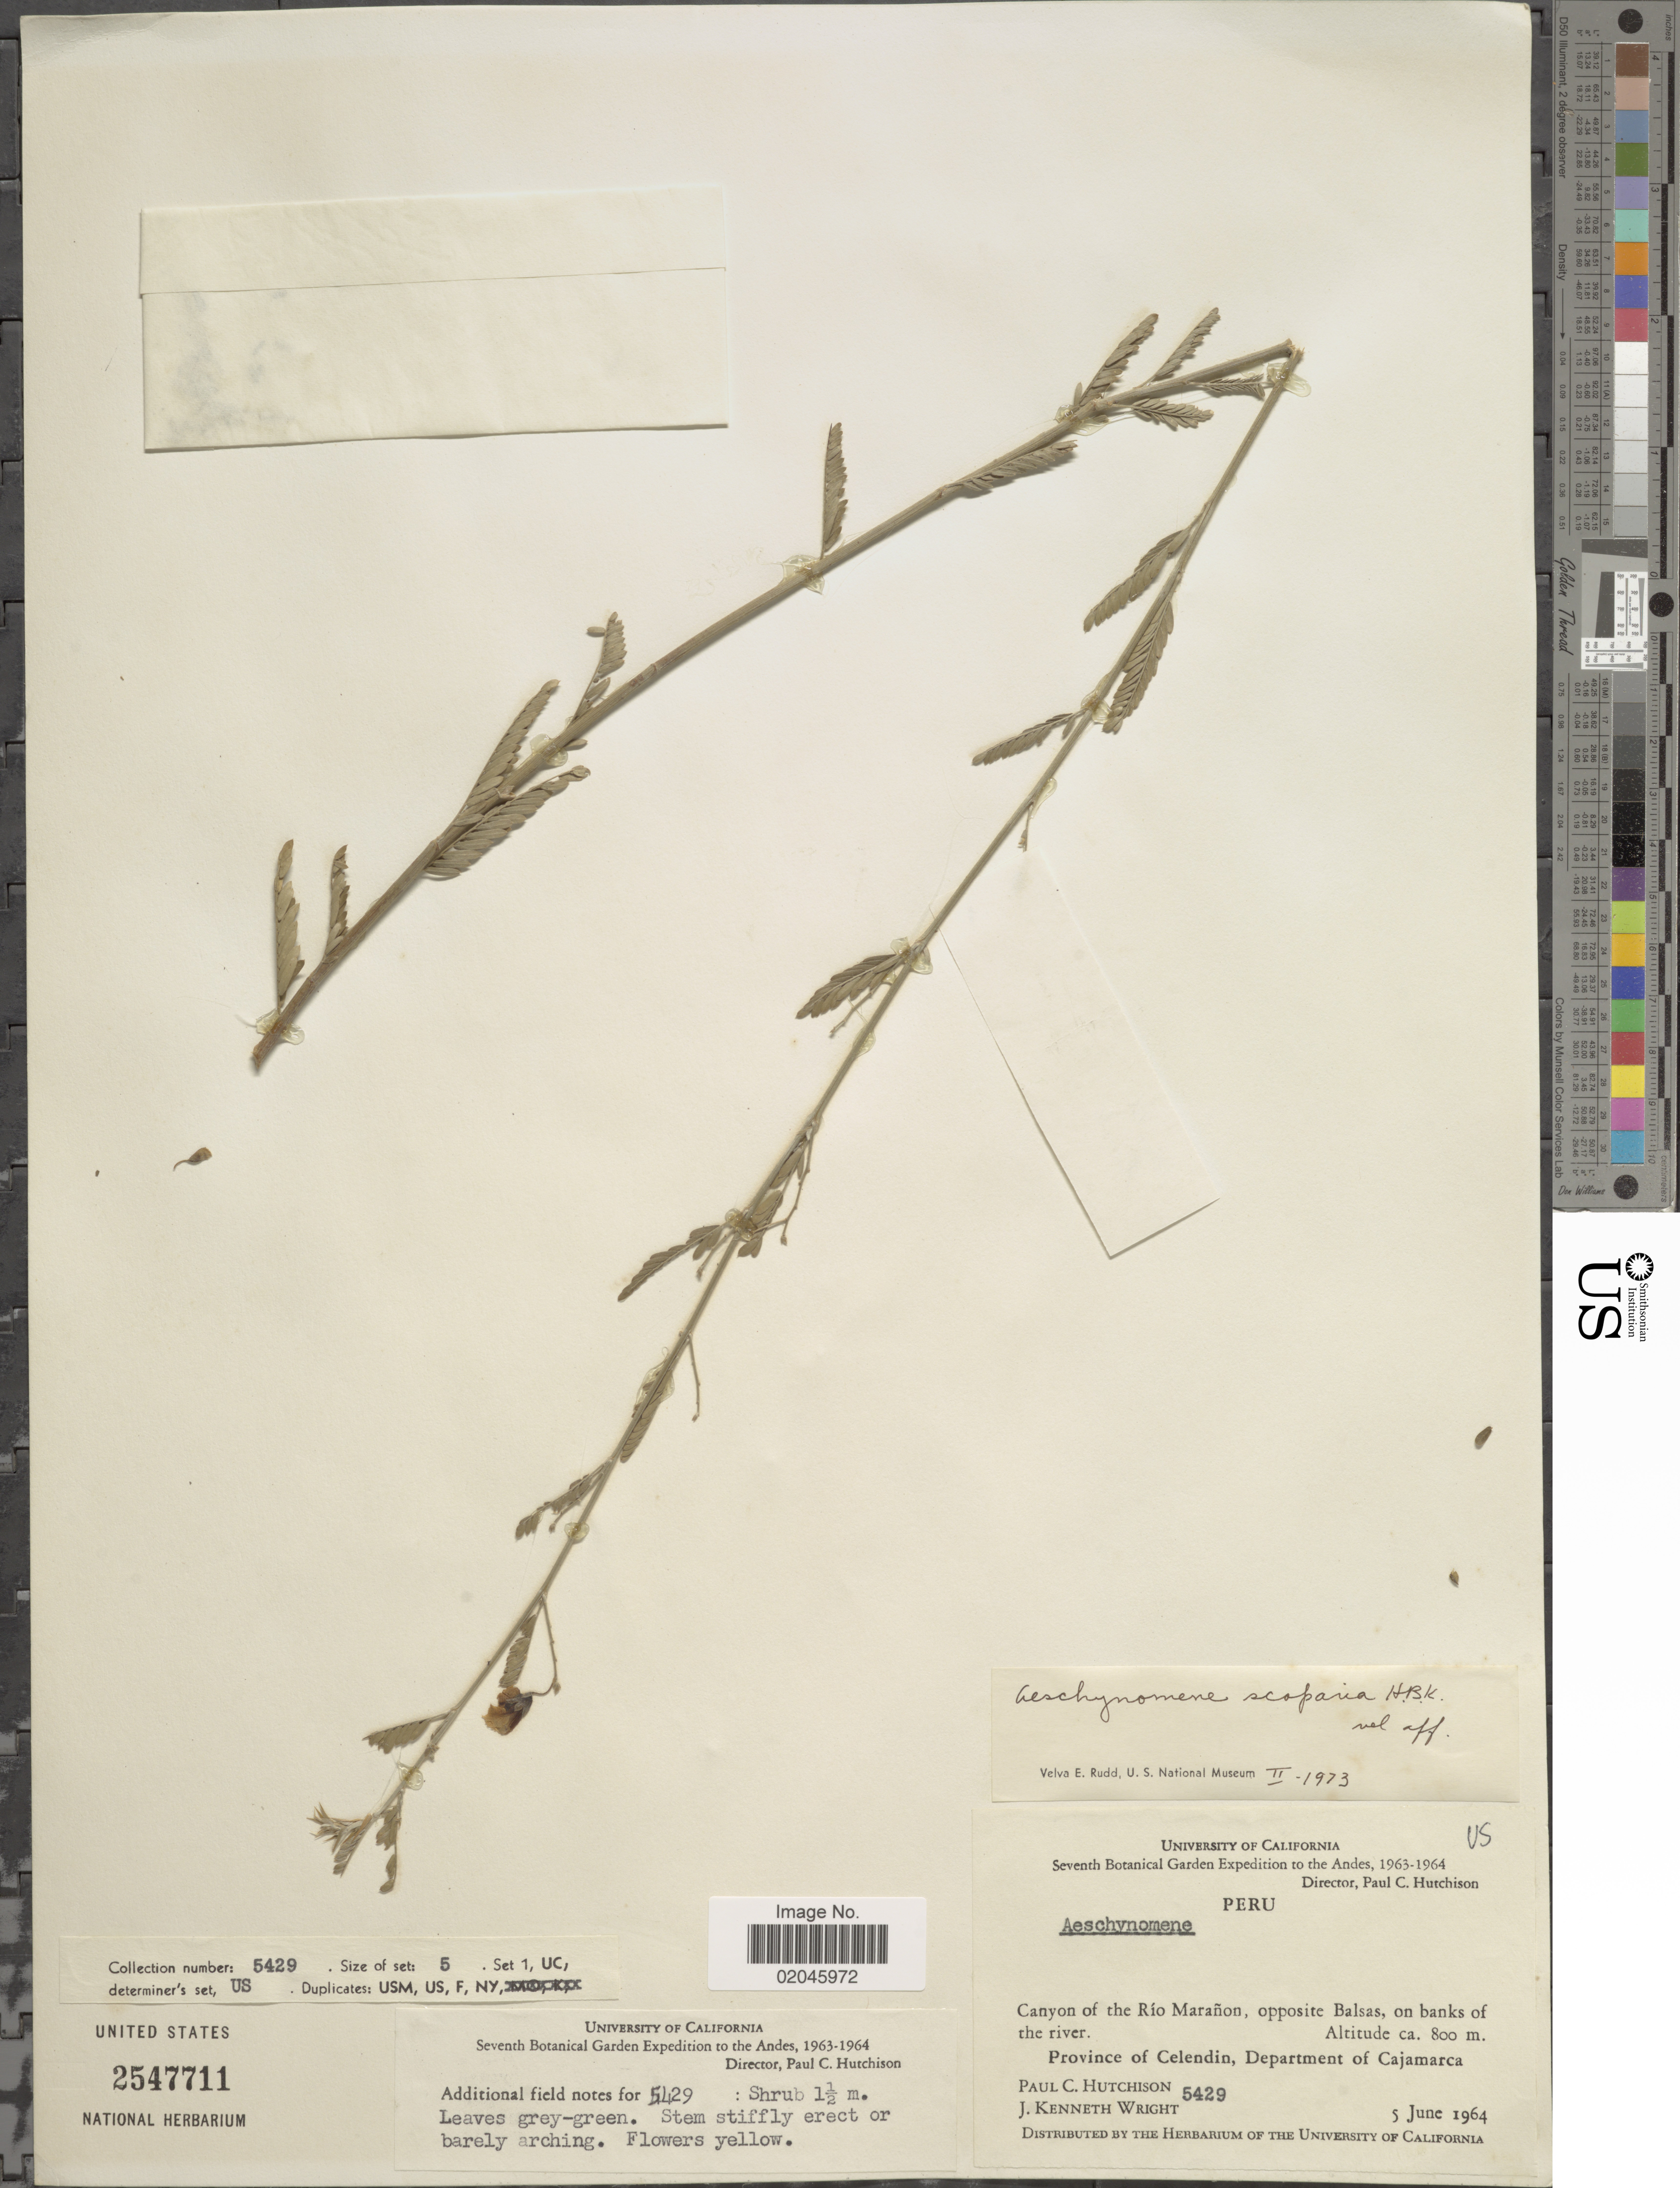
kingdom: Plantae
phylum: Tracheophyta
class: Magnoliopsida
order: Fabales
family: Fabaceae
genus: Aeschynomene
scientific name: Aeschynomene scoparia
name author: Kunth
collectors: P. C. Hutchison & J. K. Wright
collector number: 5429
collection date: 1964-06-05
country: Peru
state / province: Cajamarca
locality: The Andes, Canyon of the Rio Maranon, opposite Balsas, on banks of the river, Province of Celendin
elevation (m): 800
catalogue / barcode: US 2547711